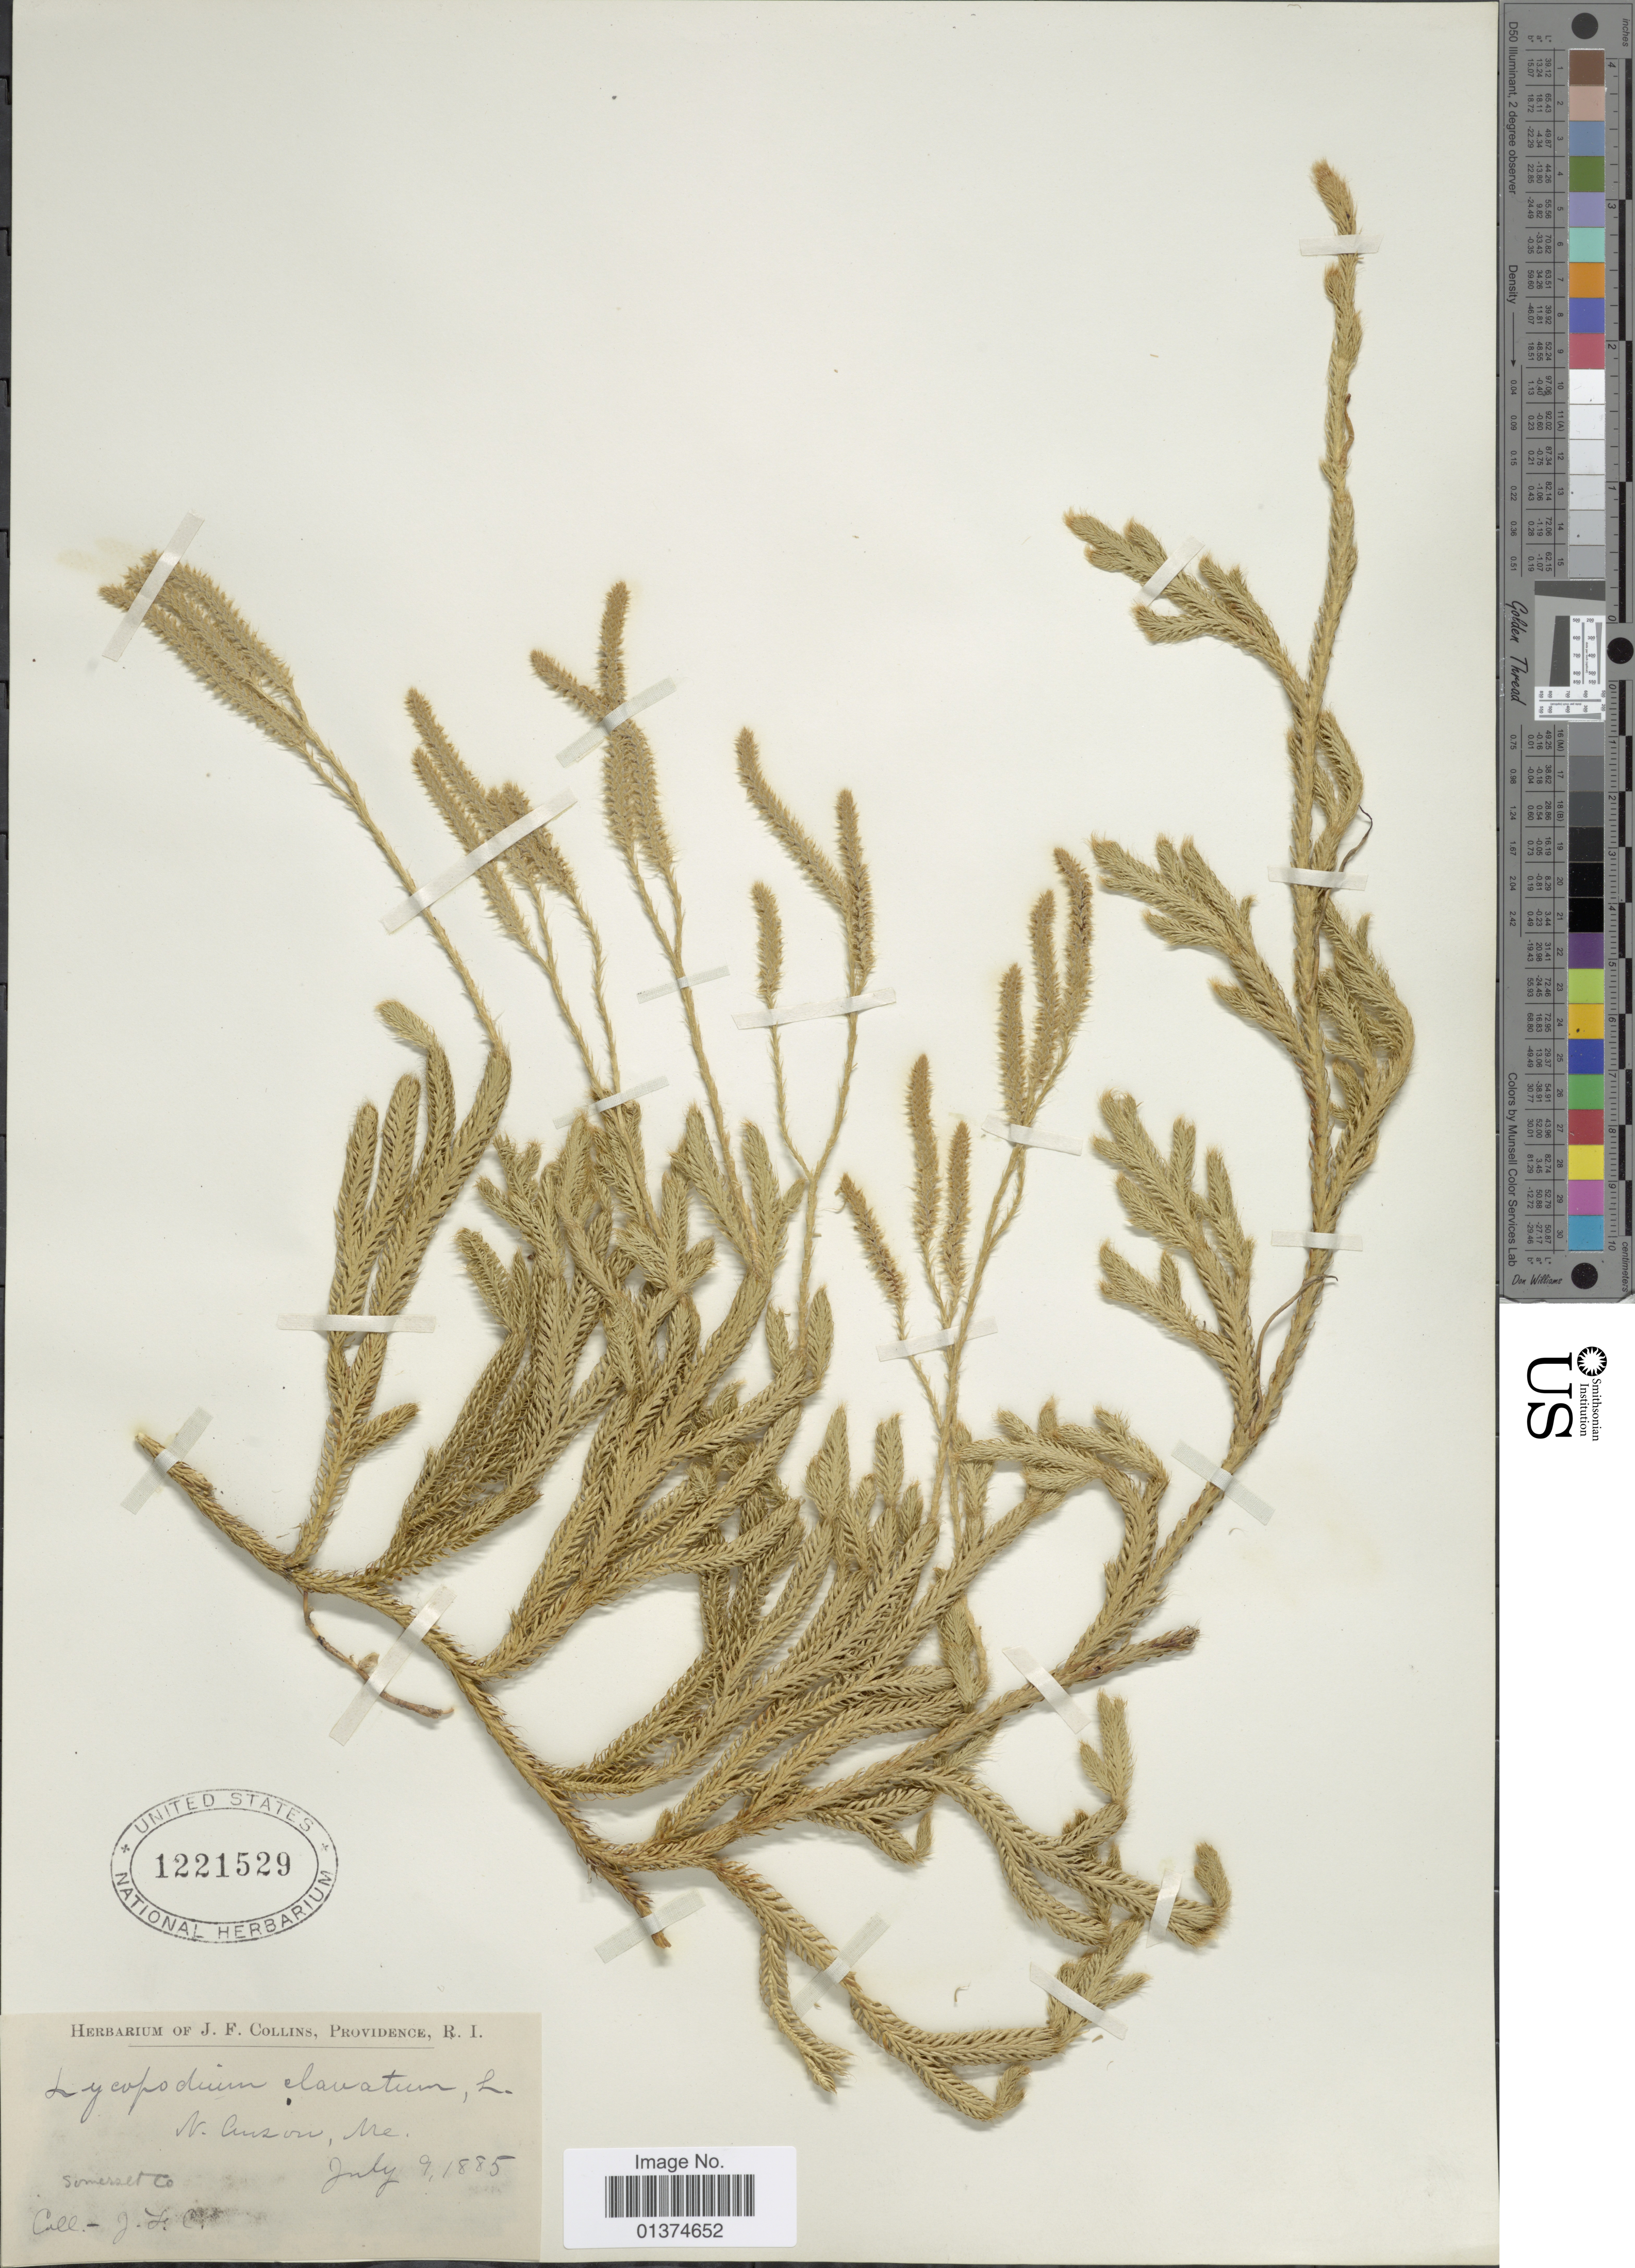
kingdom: Plantae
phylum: Tracheophyta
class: Lycopodiopsida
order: Lycopodiales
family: Lycopodiaceae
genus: Lycopodium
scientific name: Lycopodium clavatum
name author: L.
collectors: J. Collins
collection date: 1885-07-09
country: United States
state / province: Maine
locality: N. Anson, Me.; Somerset Co.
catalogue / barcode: US 1221529